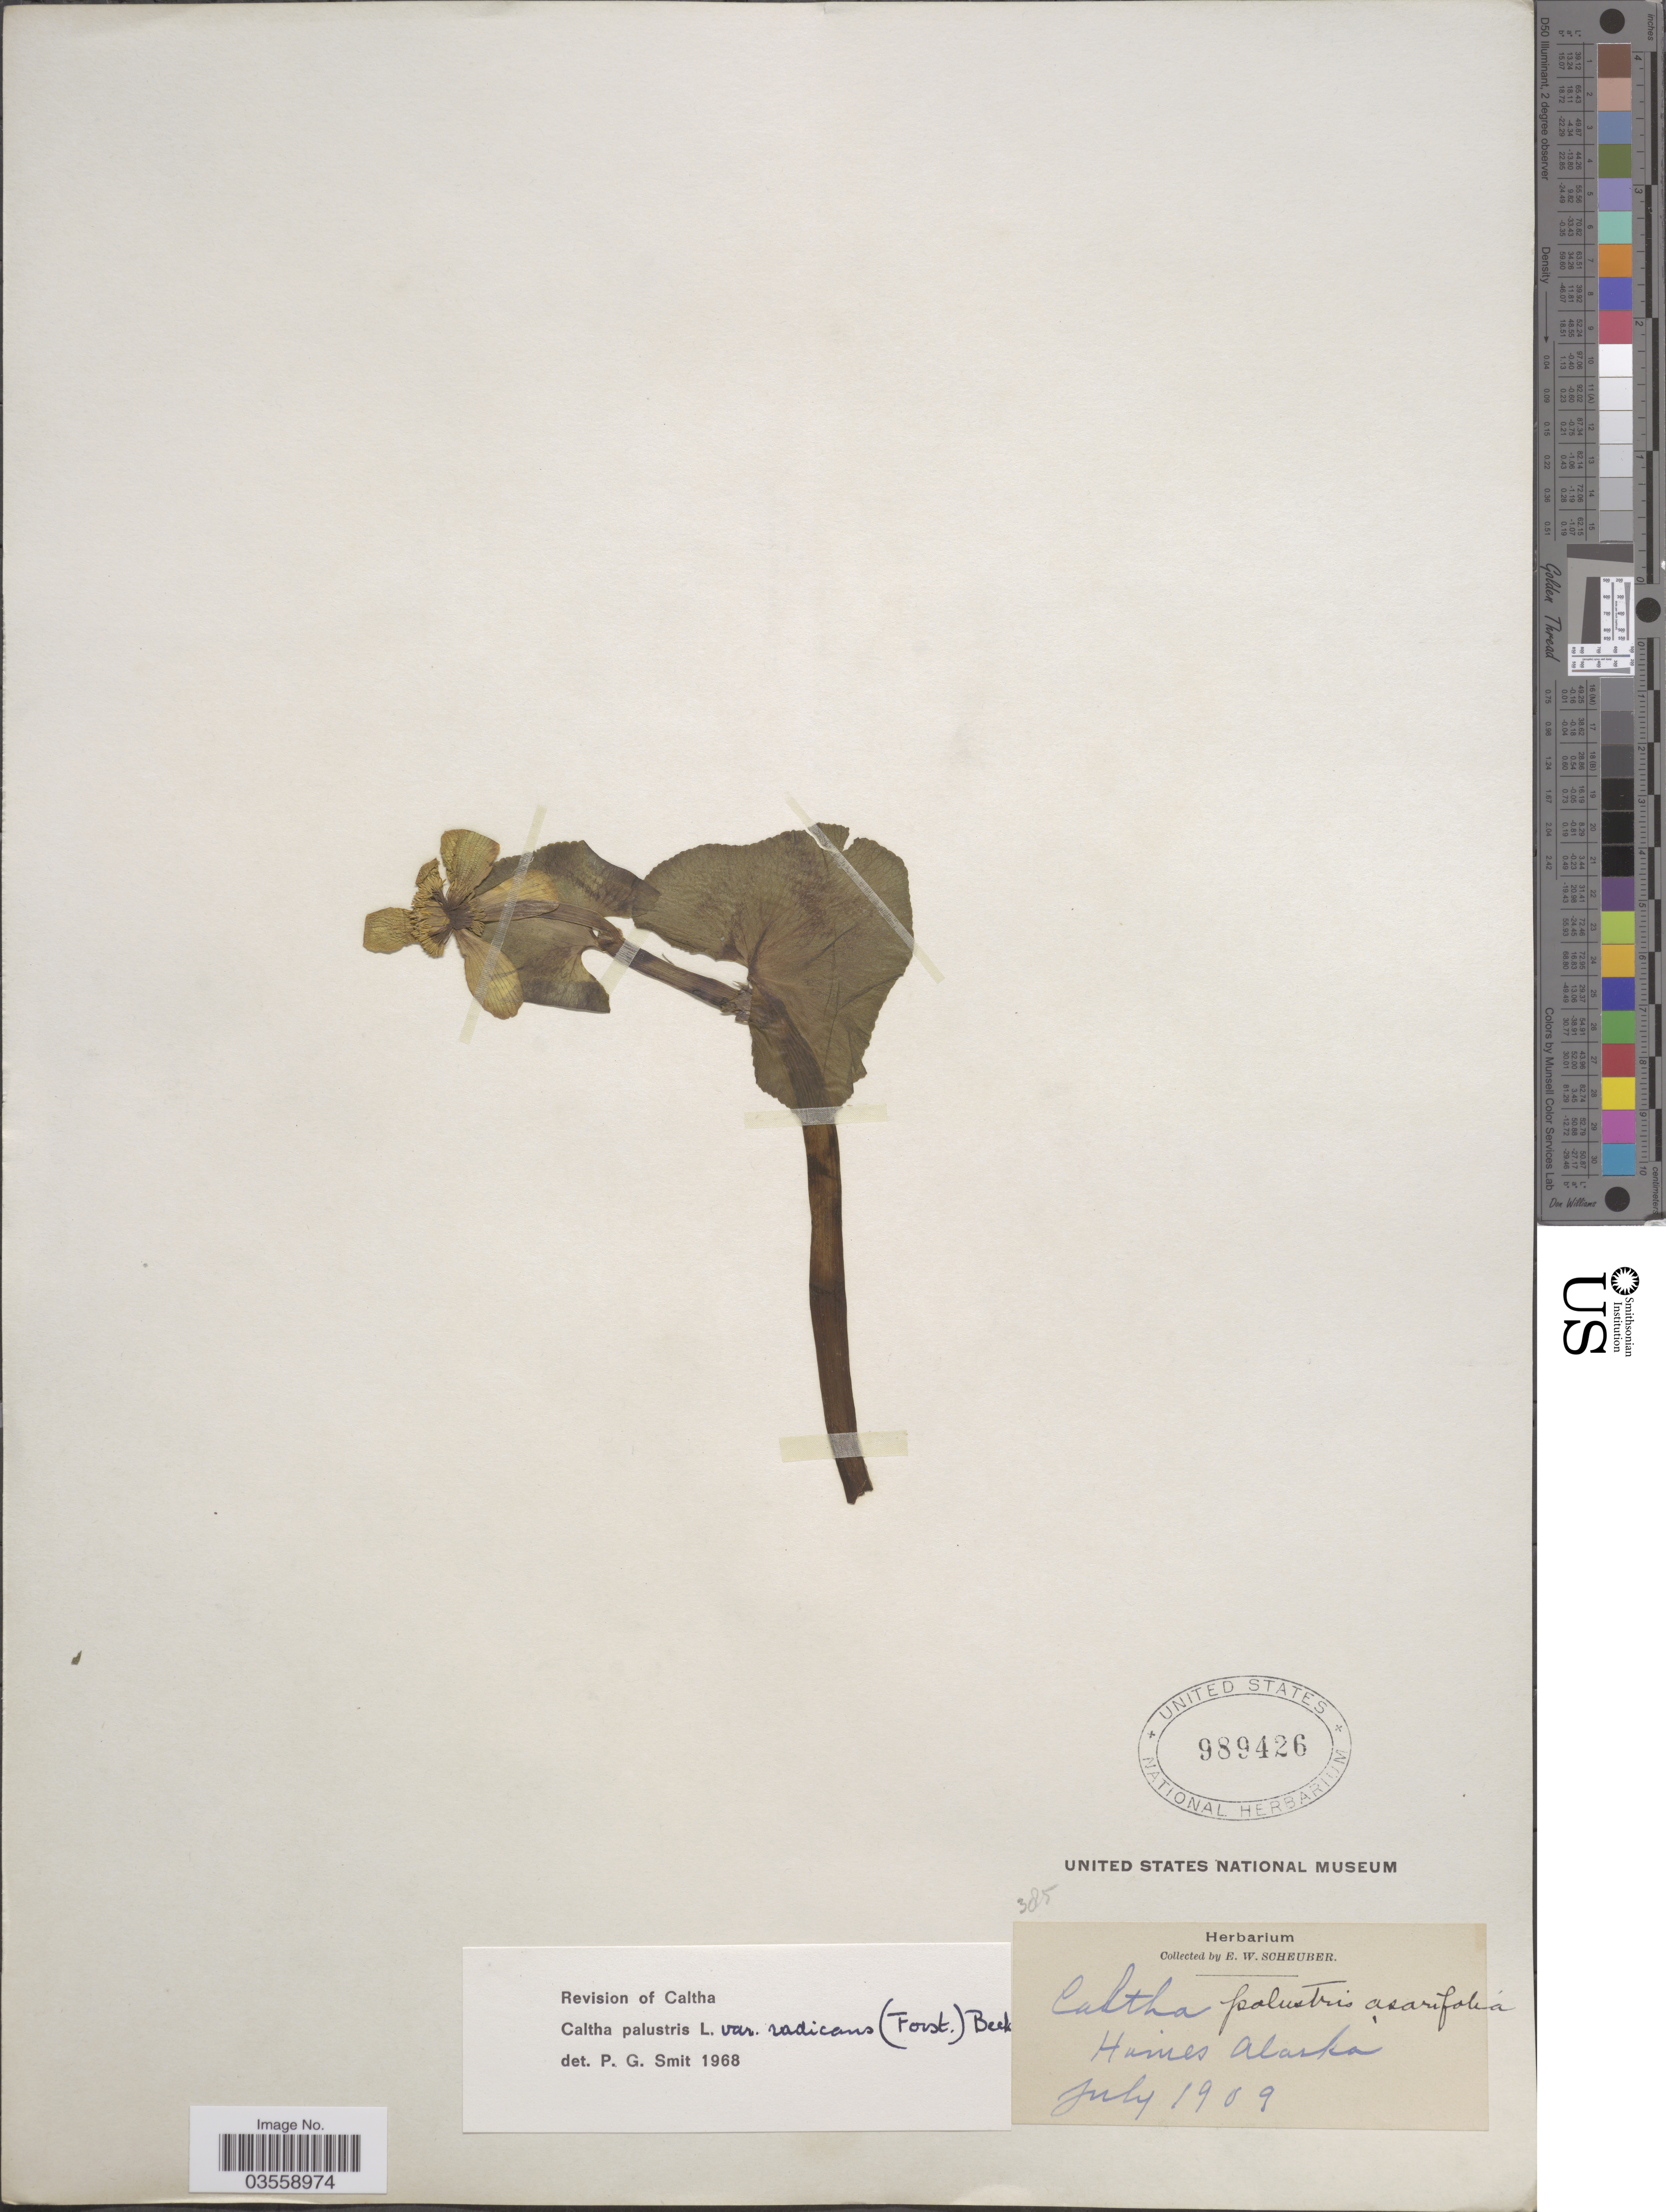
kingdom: Plantae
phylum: Tracheophyta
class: Magnoliopsida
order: Ranunculales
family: Ranunculaceae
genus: Caltha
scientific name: Caltha palustris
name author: L.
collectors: E. Scheuber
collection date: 1909-07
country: United States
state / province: Alaska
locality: Haines.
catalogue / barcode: US 989426